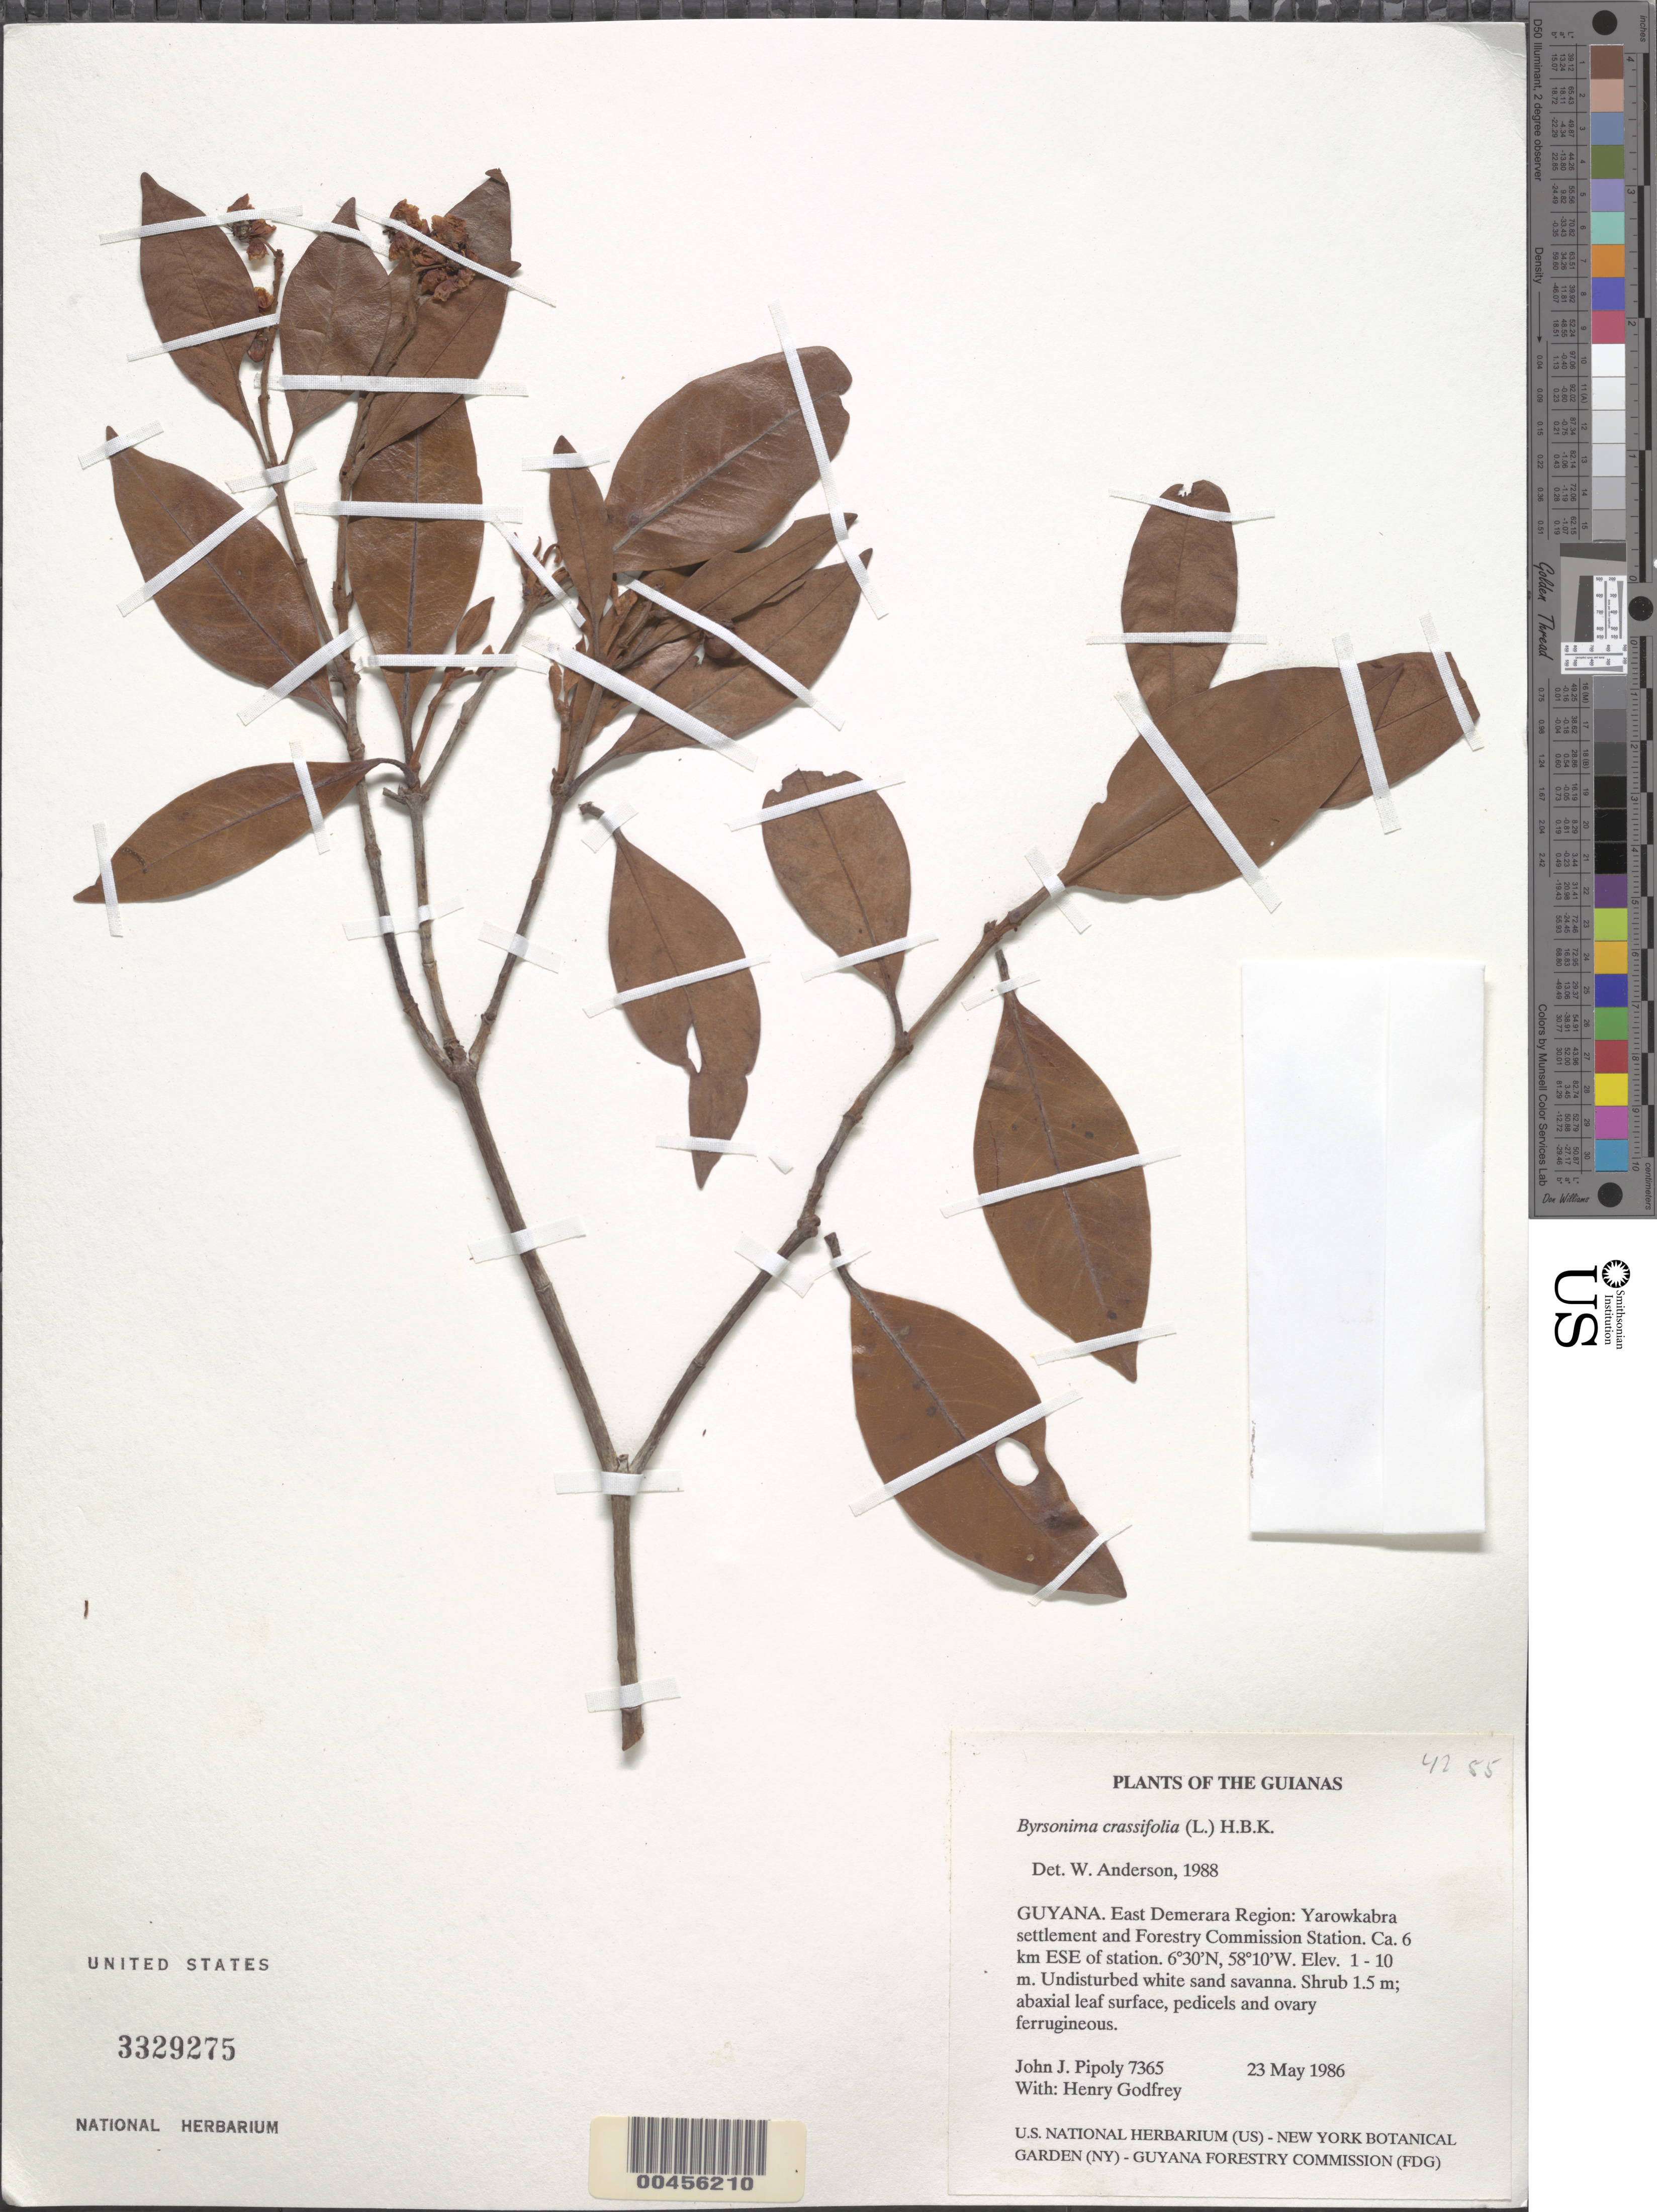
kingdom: Plantae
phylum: Tracheophyta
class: Magnoliopsida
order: Malpighiales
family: Malpighiaceae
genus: Byrsonima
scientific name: Byrsonima crassifolia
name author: (L.) Kunth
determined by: Anderson, W. R., (MICH), University of Michigan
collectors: J. J. Pipoly & H. Godfrey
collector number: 7365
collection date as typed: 23 May 1986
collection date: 1986-05-23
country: Guyana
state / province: Demerara-Mahaica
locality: Yarowkabra settlement and Forestry Commission Station ca. 6 km ESE of station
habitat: Undisturbed white sand savanna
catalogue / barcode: US 3329275